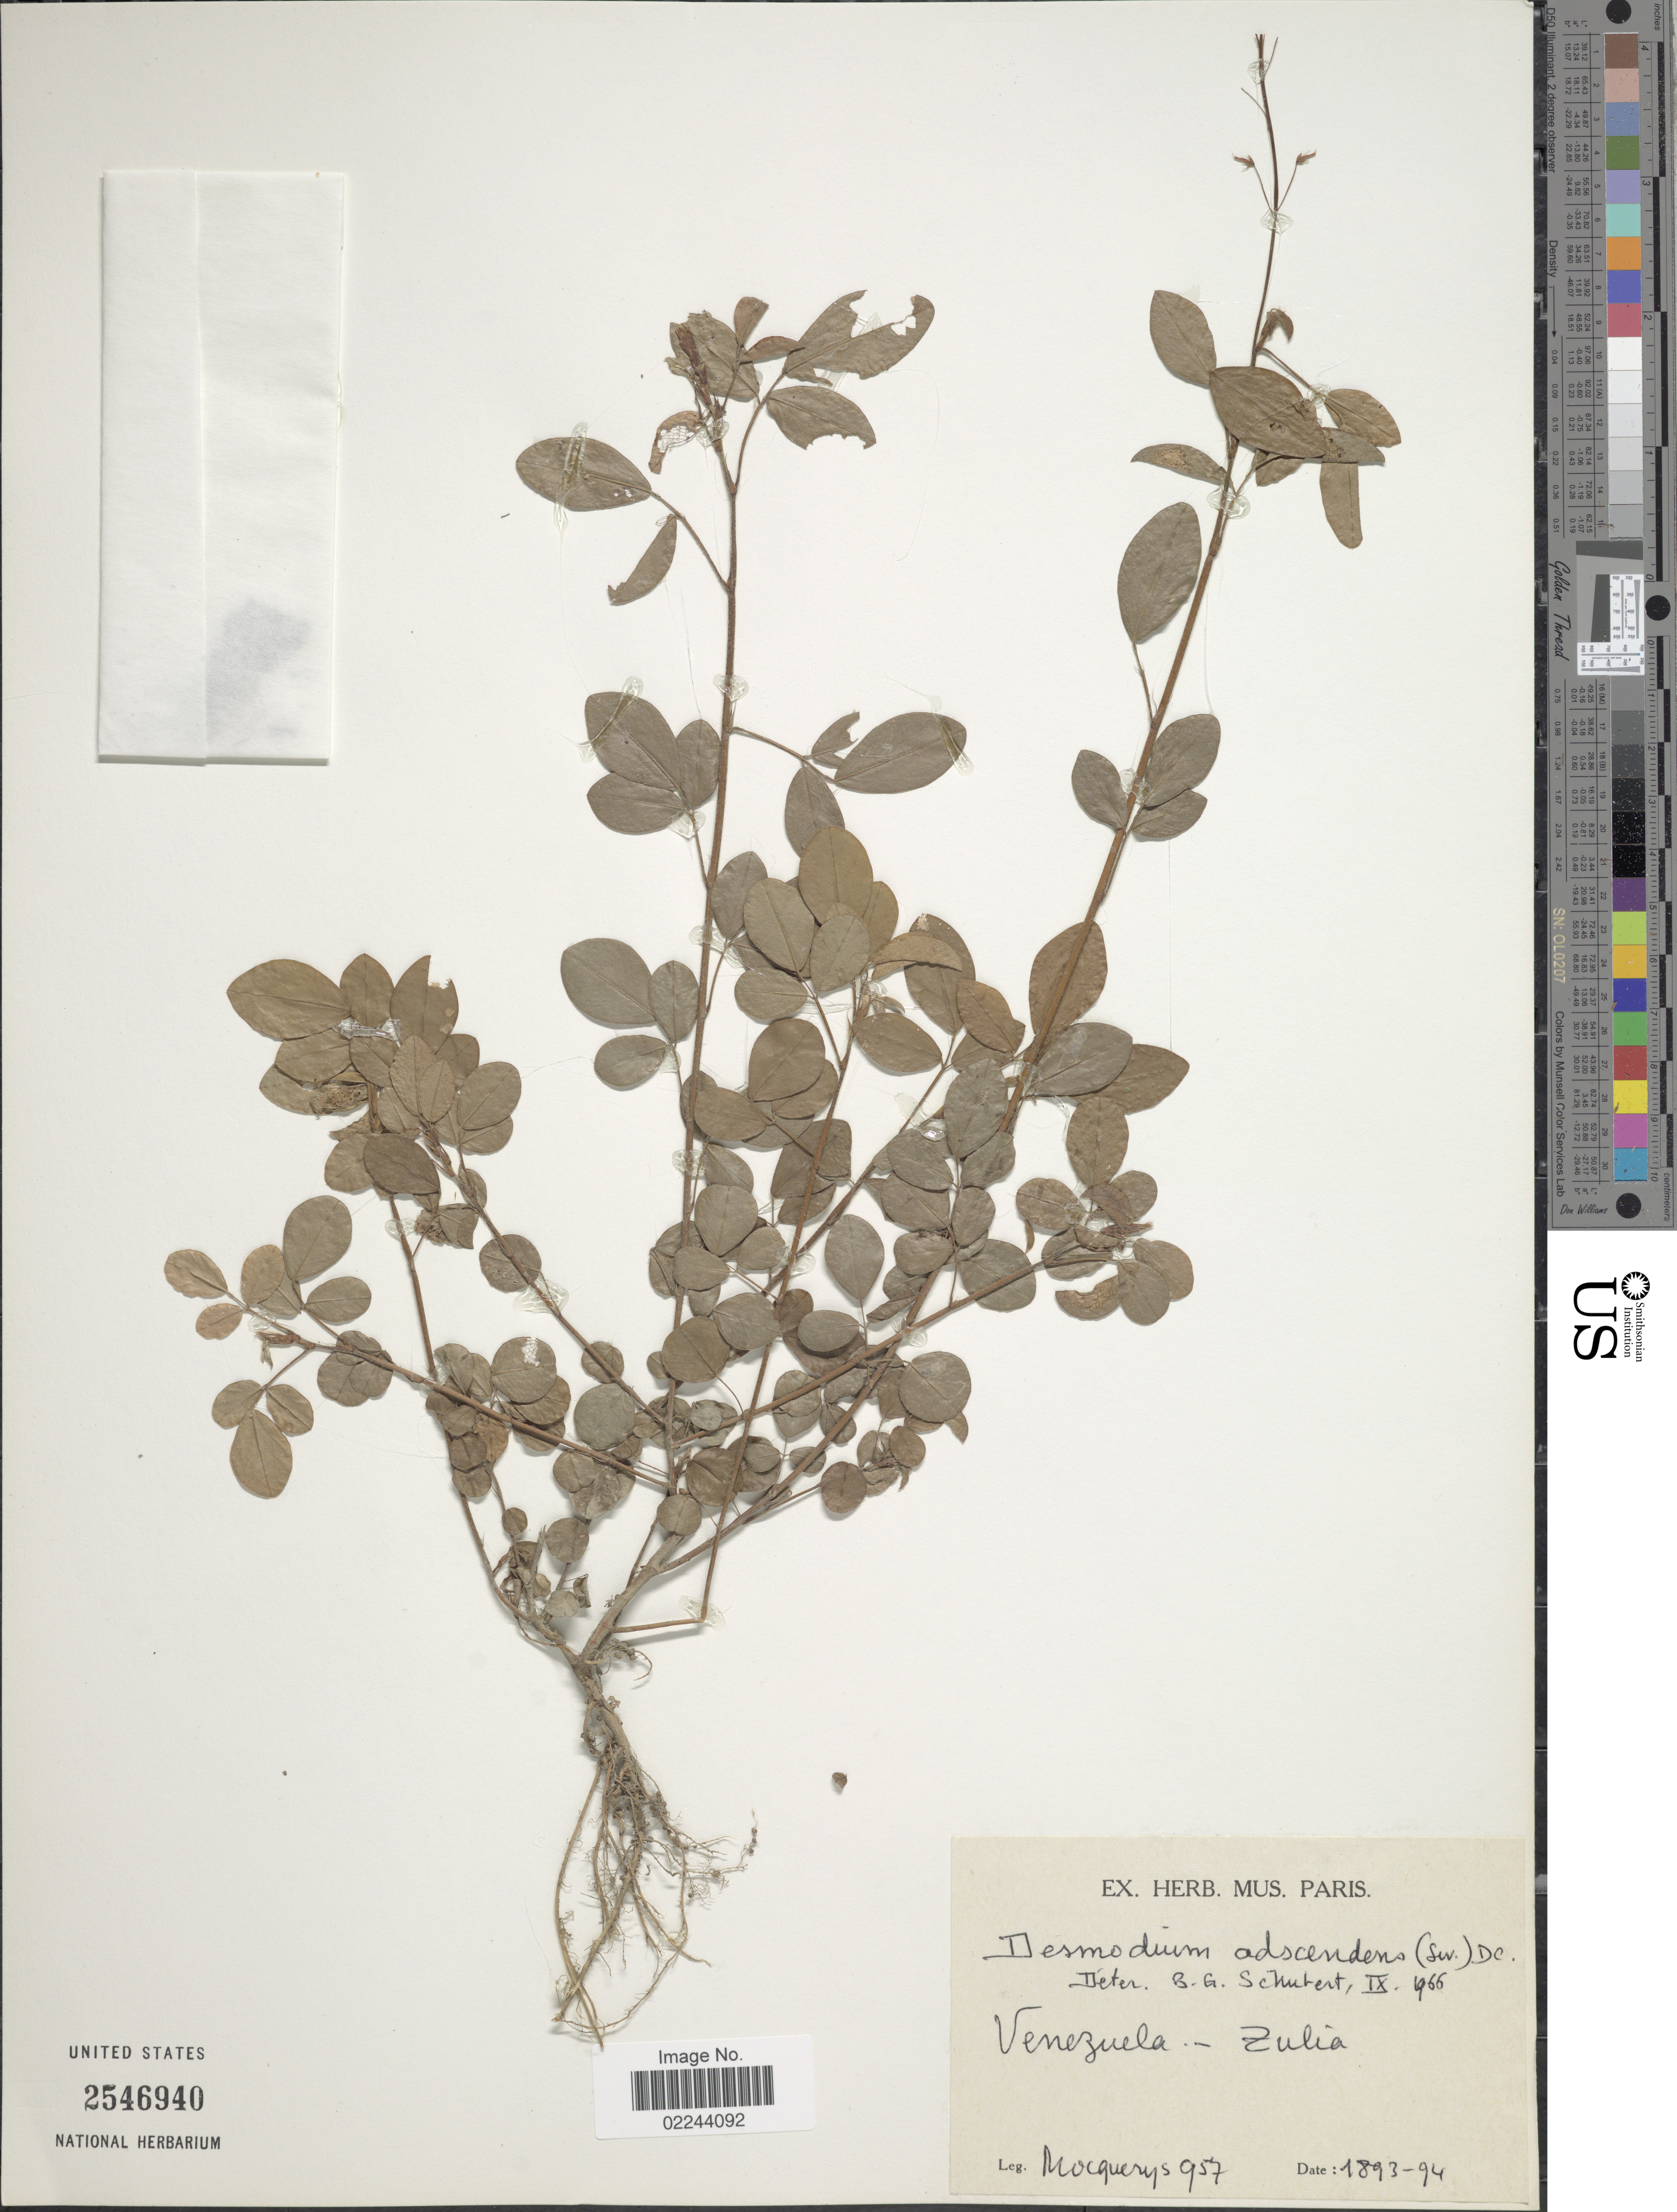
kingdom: Plantae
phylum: Tracheophyta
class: Magnoliopsida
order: Fabales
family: Fabaceae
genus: Grona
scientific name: Grona adscendens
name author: (Sw.) H. Ohashi & K. Ohashi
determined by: Strong, Mark T., (BOT), Smithsonian Institution - National Museum of Natural History (UNITED STATES)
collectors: A. Mocquerys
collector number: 957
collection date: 1893/1894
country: Venezuela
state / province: Zulia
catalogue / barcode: US 2546940